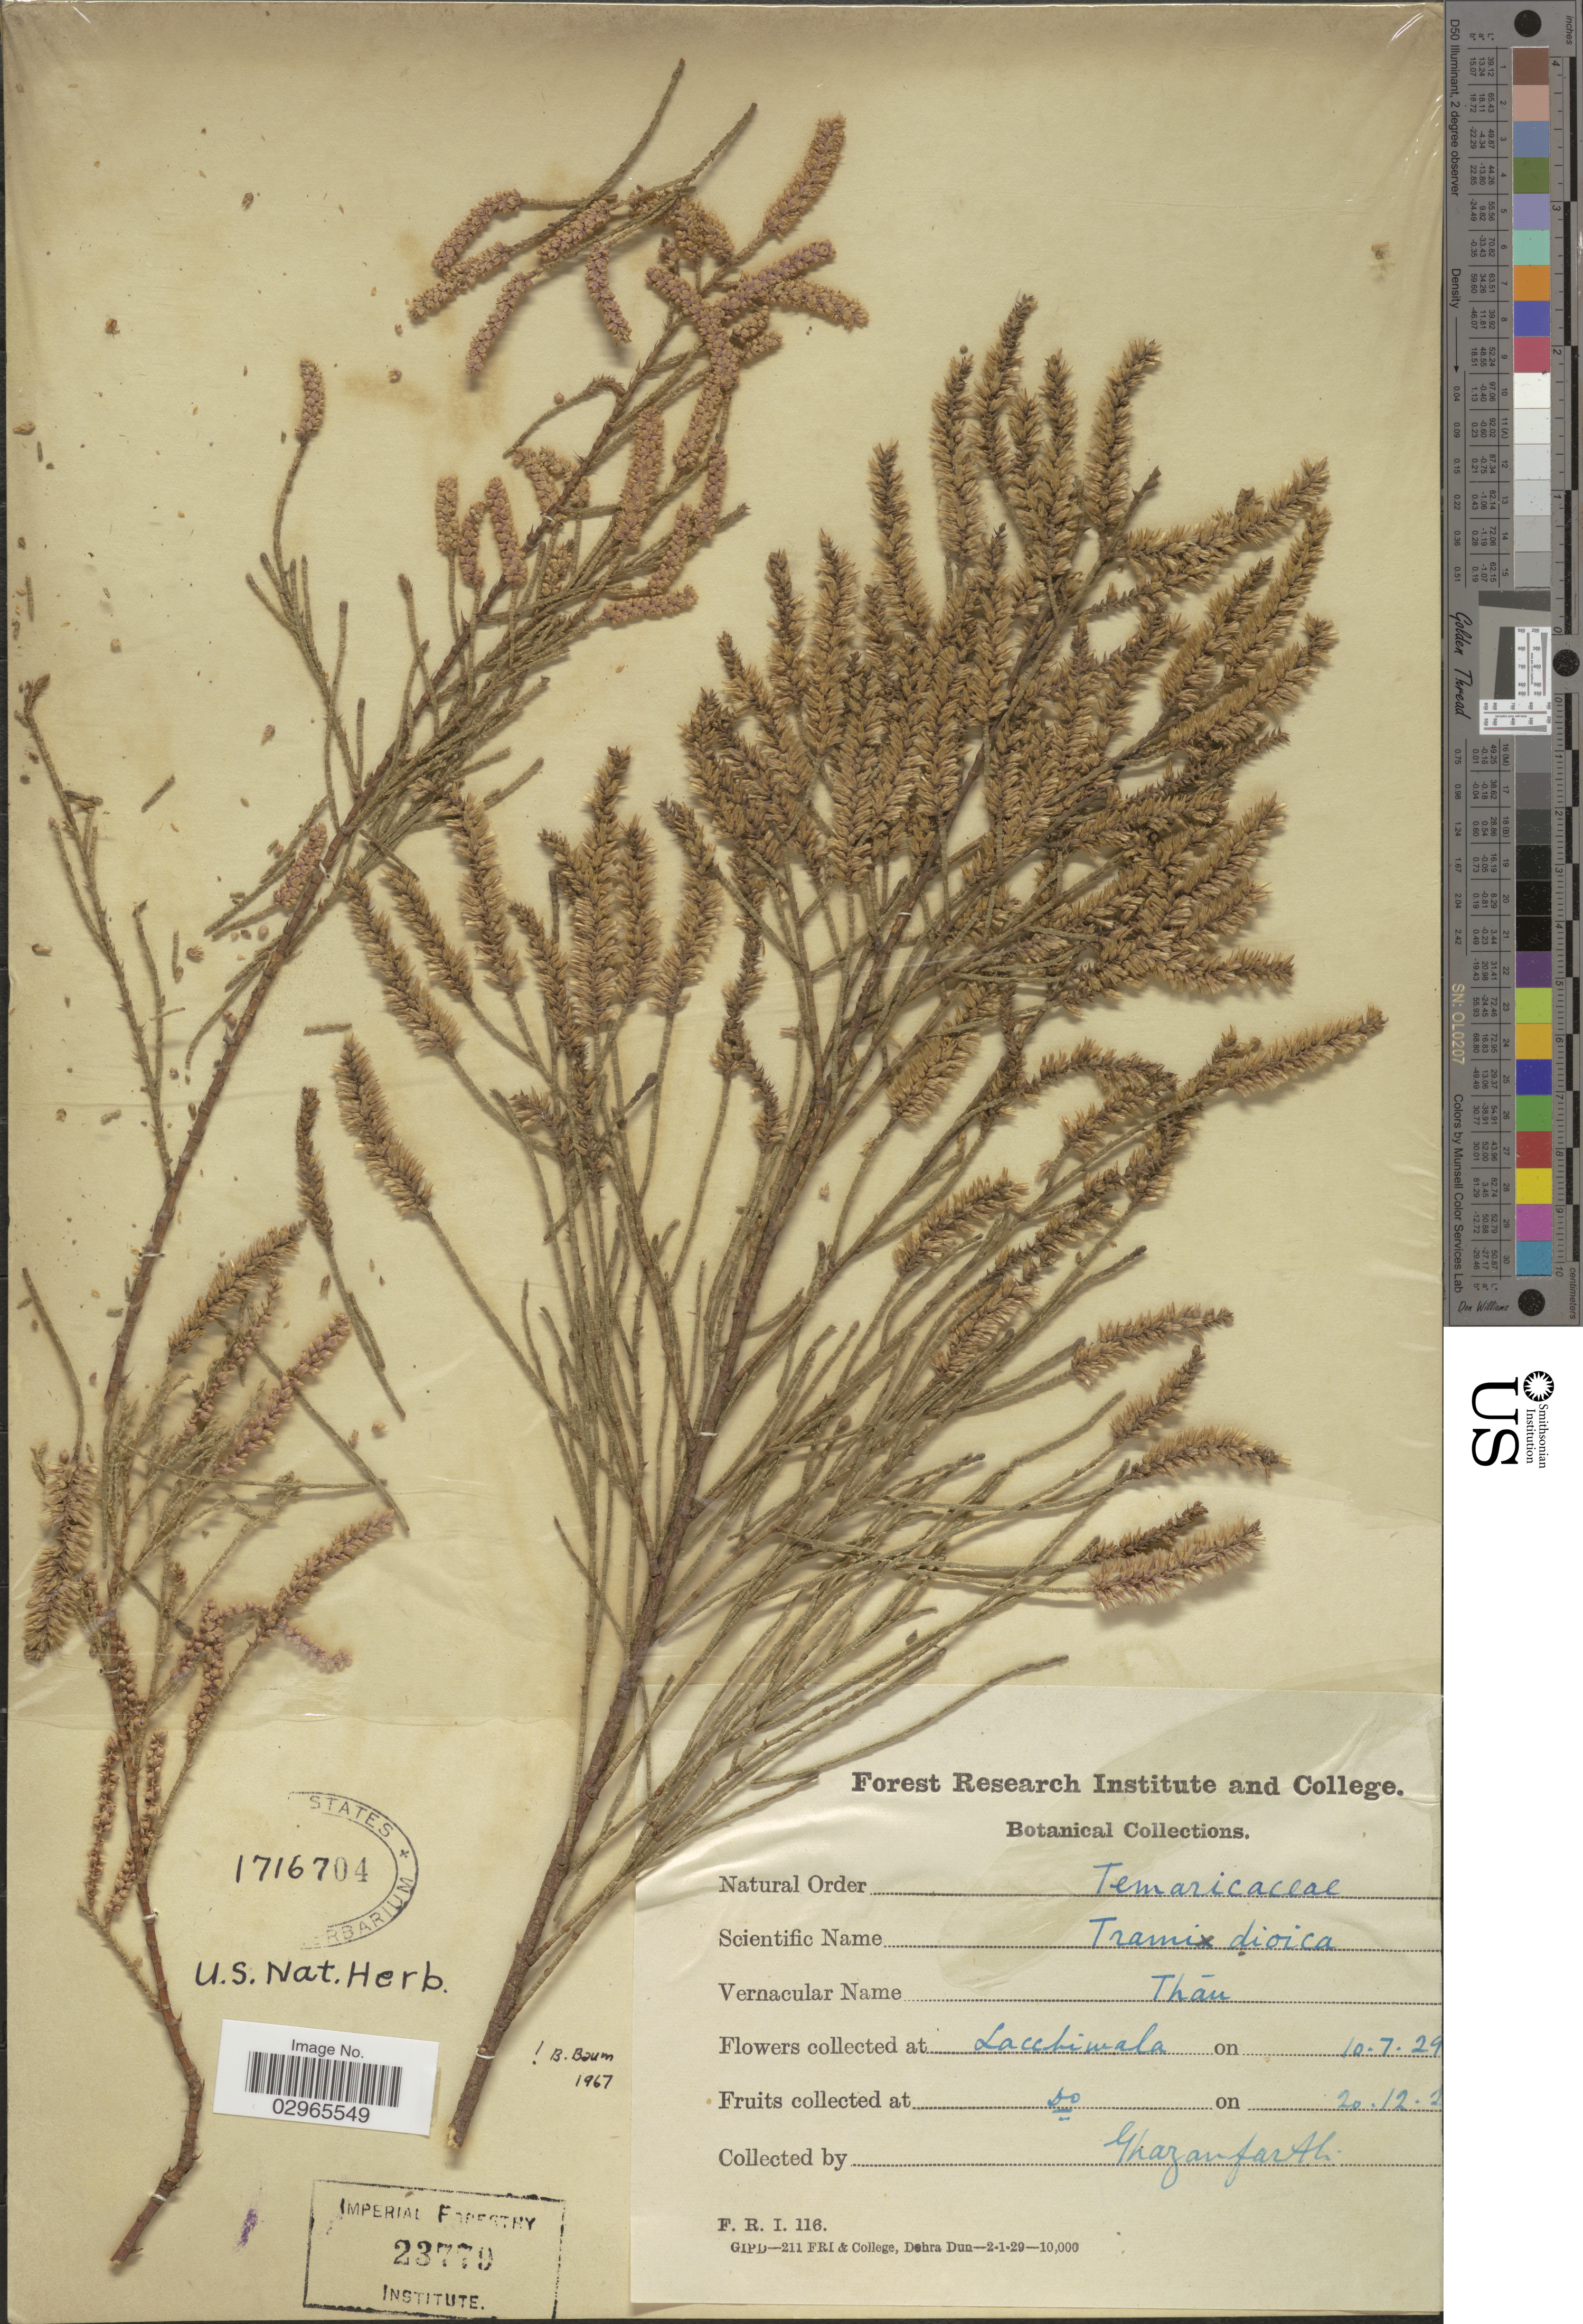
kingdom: Plantae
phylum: Tracheophyta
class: Magnoliopsida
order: Caryophyllales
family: Tamaricaceae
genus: Tamarix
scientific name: Tamarix dioica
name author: Roxb. ex Roth.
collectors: -. Ghazanfarth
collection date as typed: Transcribed d/m/y: 10/7/29 to 20/12/29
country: India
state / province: Uttarakhand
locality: Lacchiwala, Do.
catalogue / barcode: US 1716704